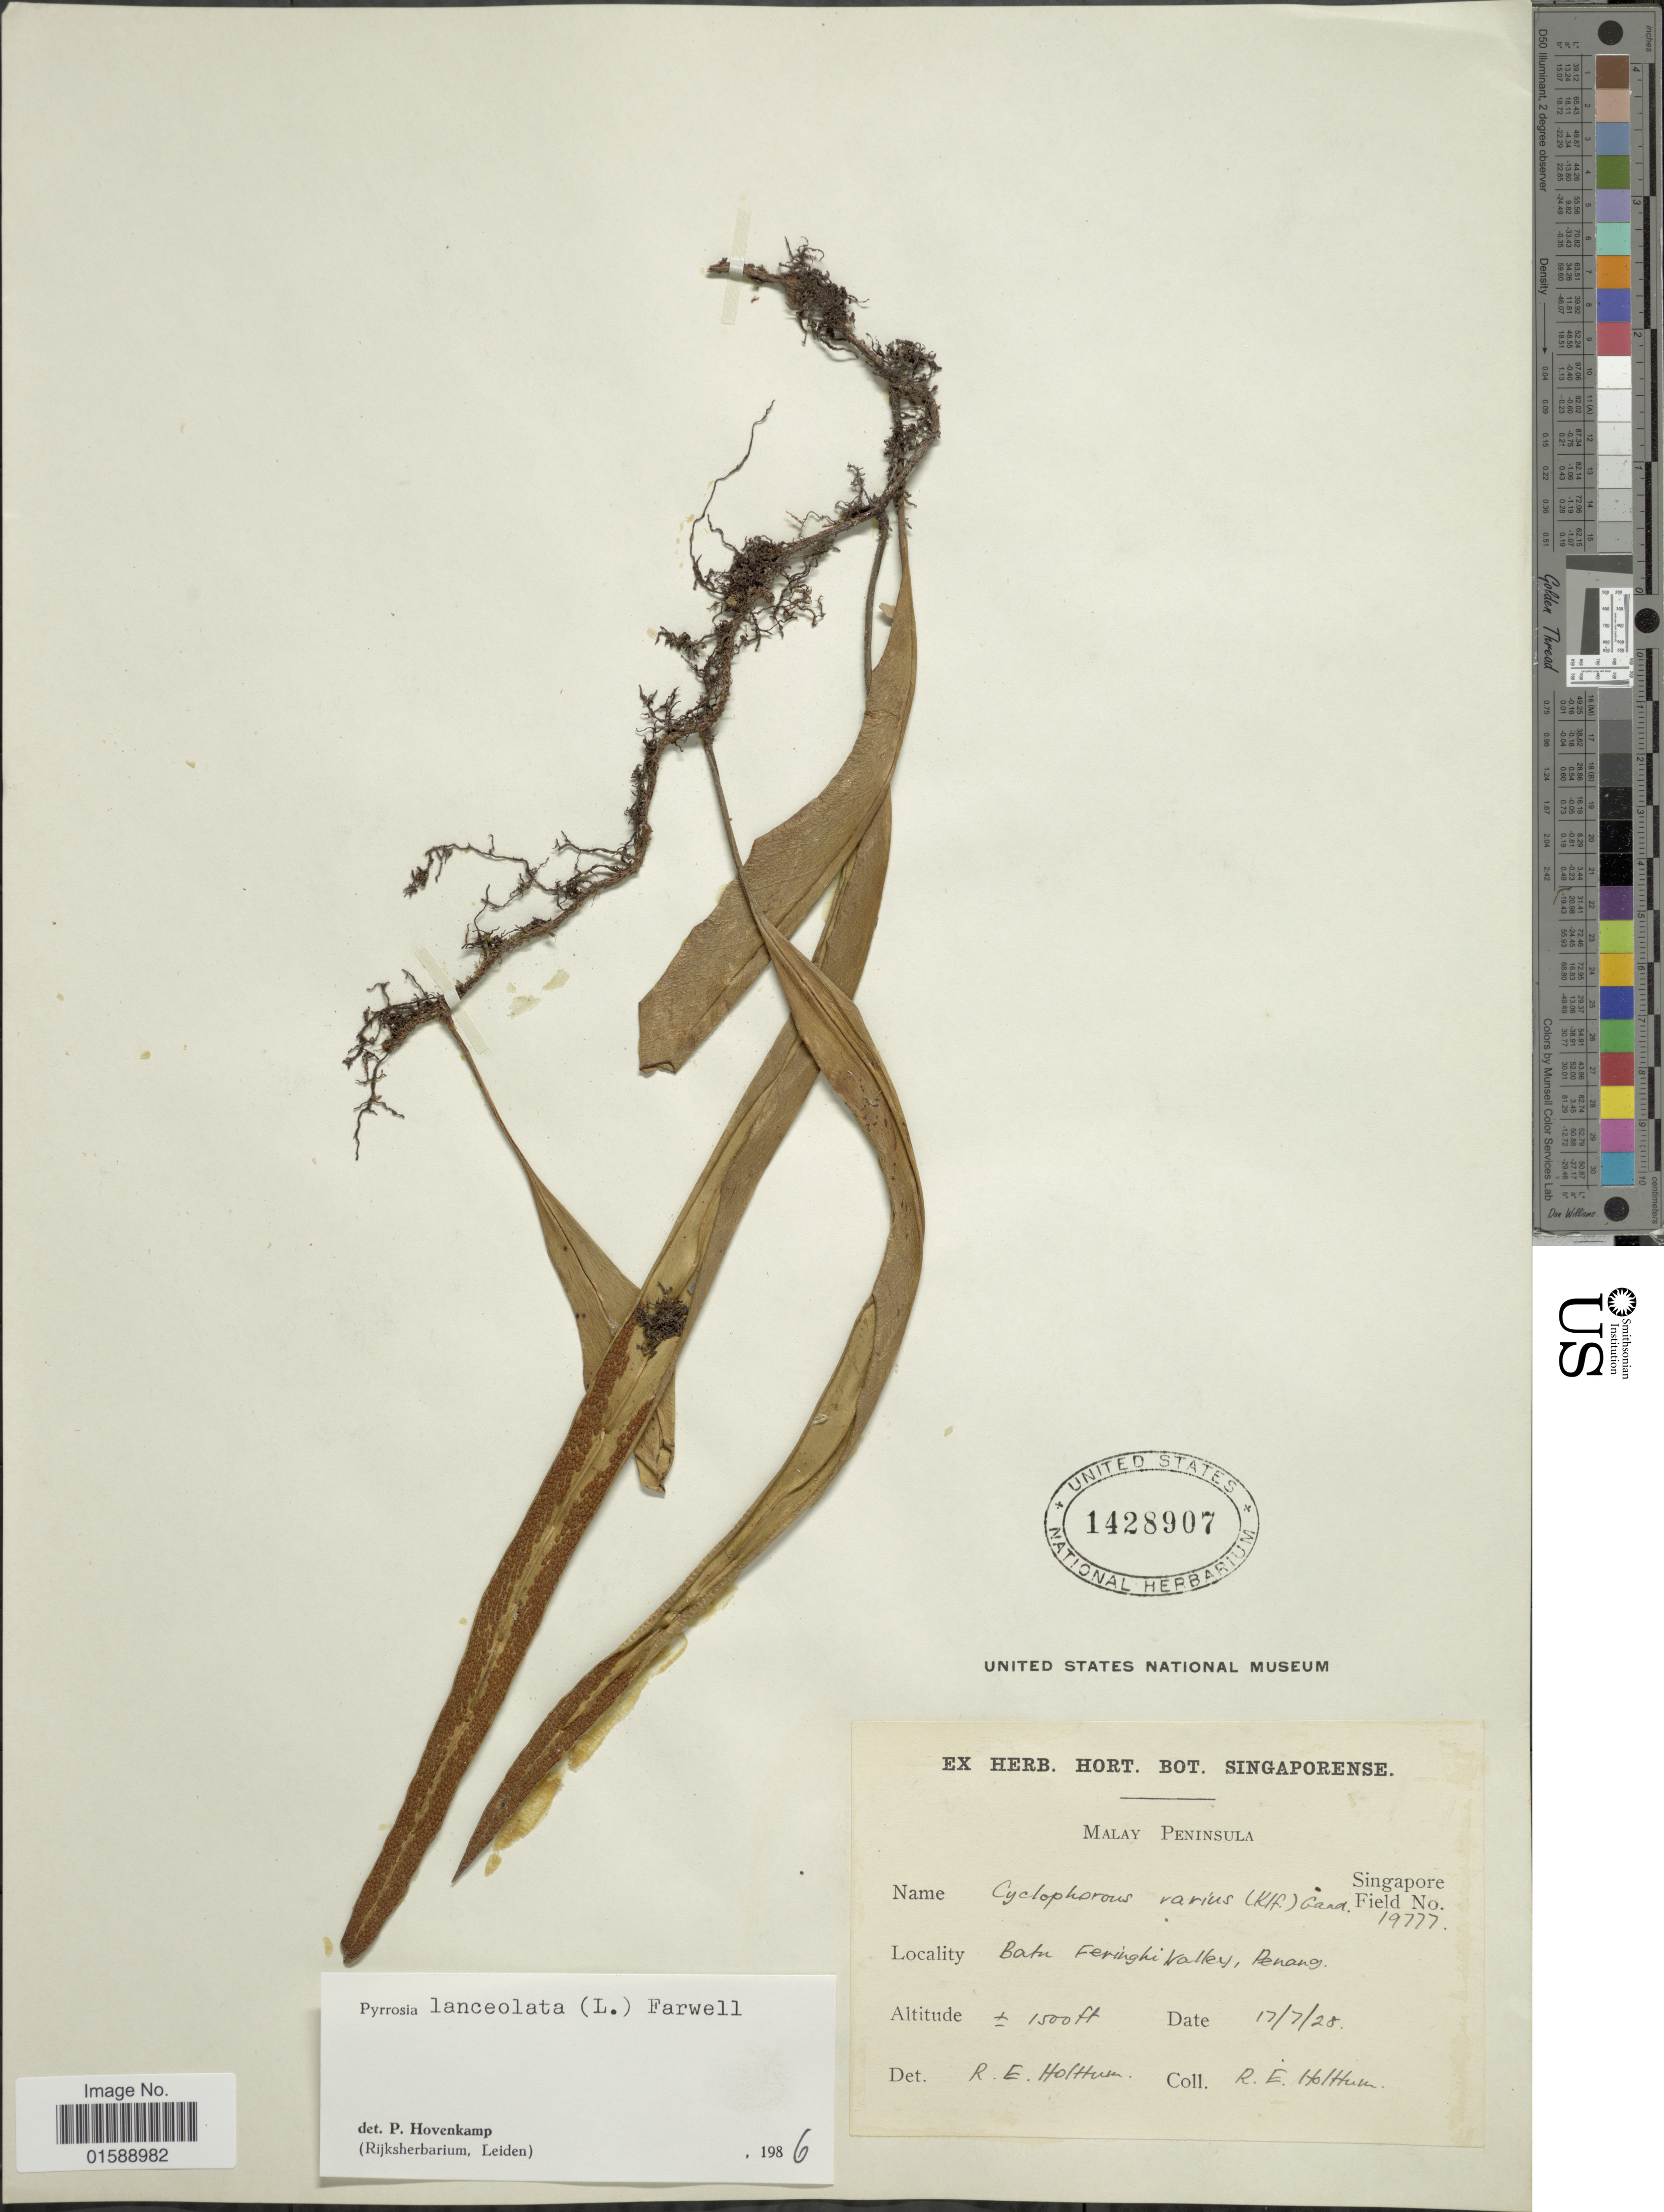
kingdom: Plantae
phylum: Tracheophyta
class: Polypodiopsida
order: Polypodiales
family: Polypodiaceae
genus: Pyrrosia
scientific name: Pyrrosia lanceolata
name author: (L.) Farw.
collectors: R. E. Holttum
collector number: Singapore Field 19777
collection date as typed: Transcribed d/m/y: 17/7/28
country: Malaysia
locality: Malay Peninsula. Batu Feringhi Valley, Penang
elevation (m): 457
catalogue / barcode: US 1428907